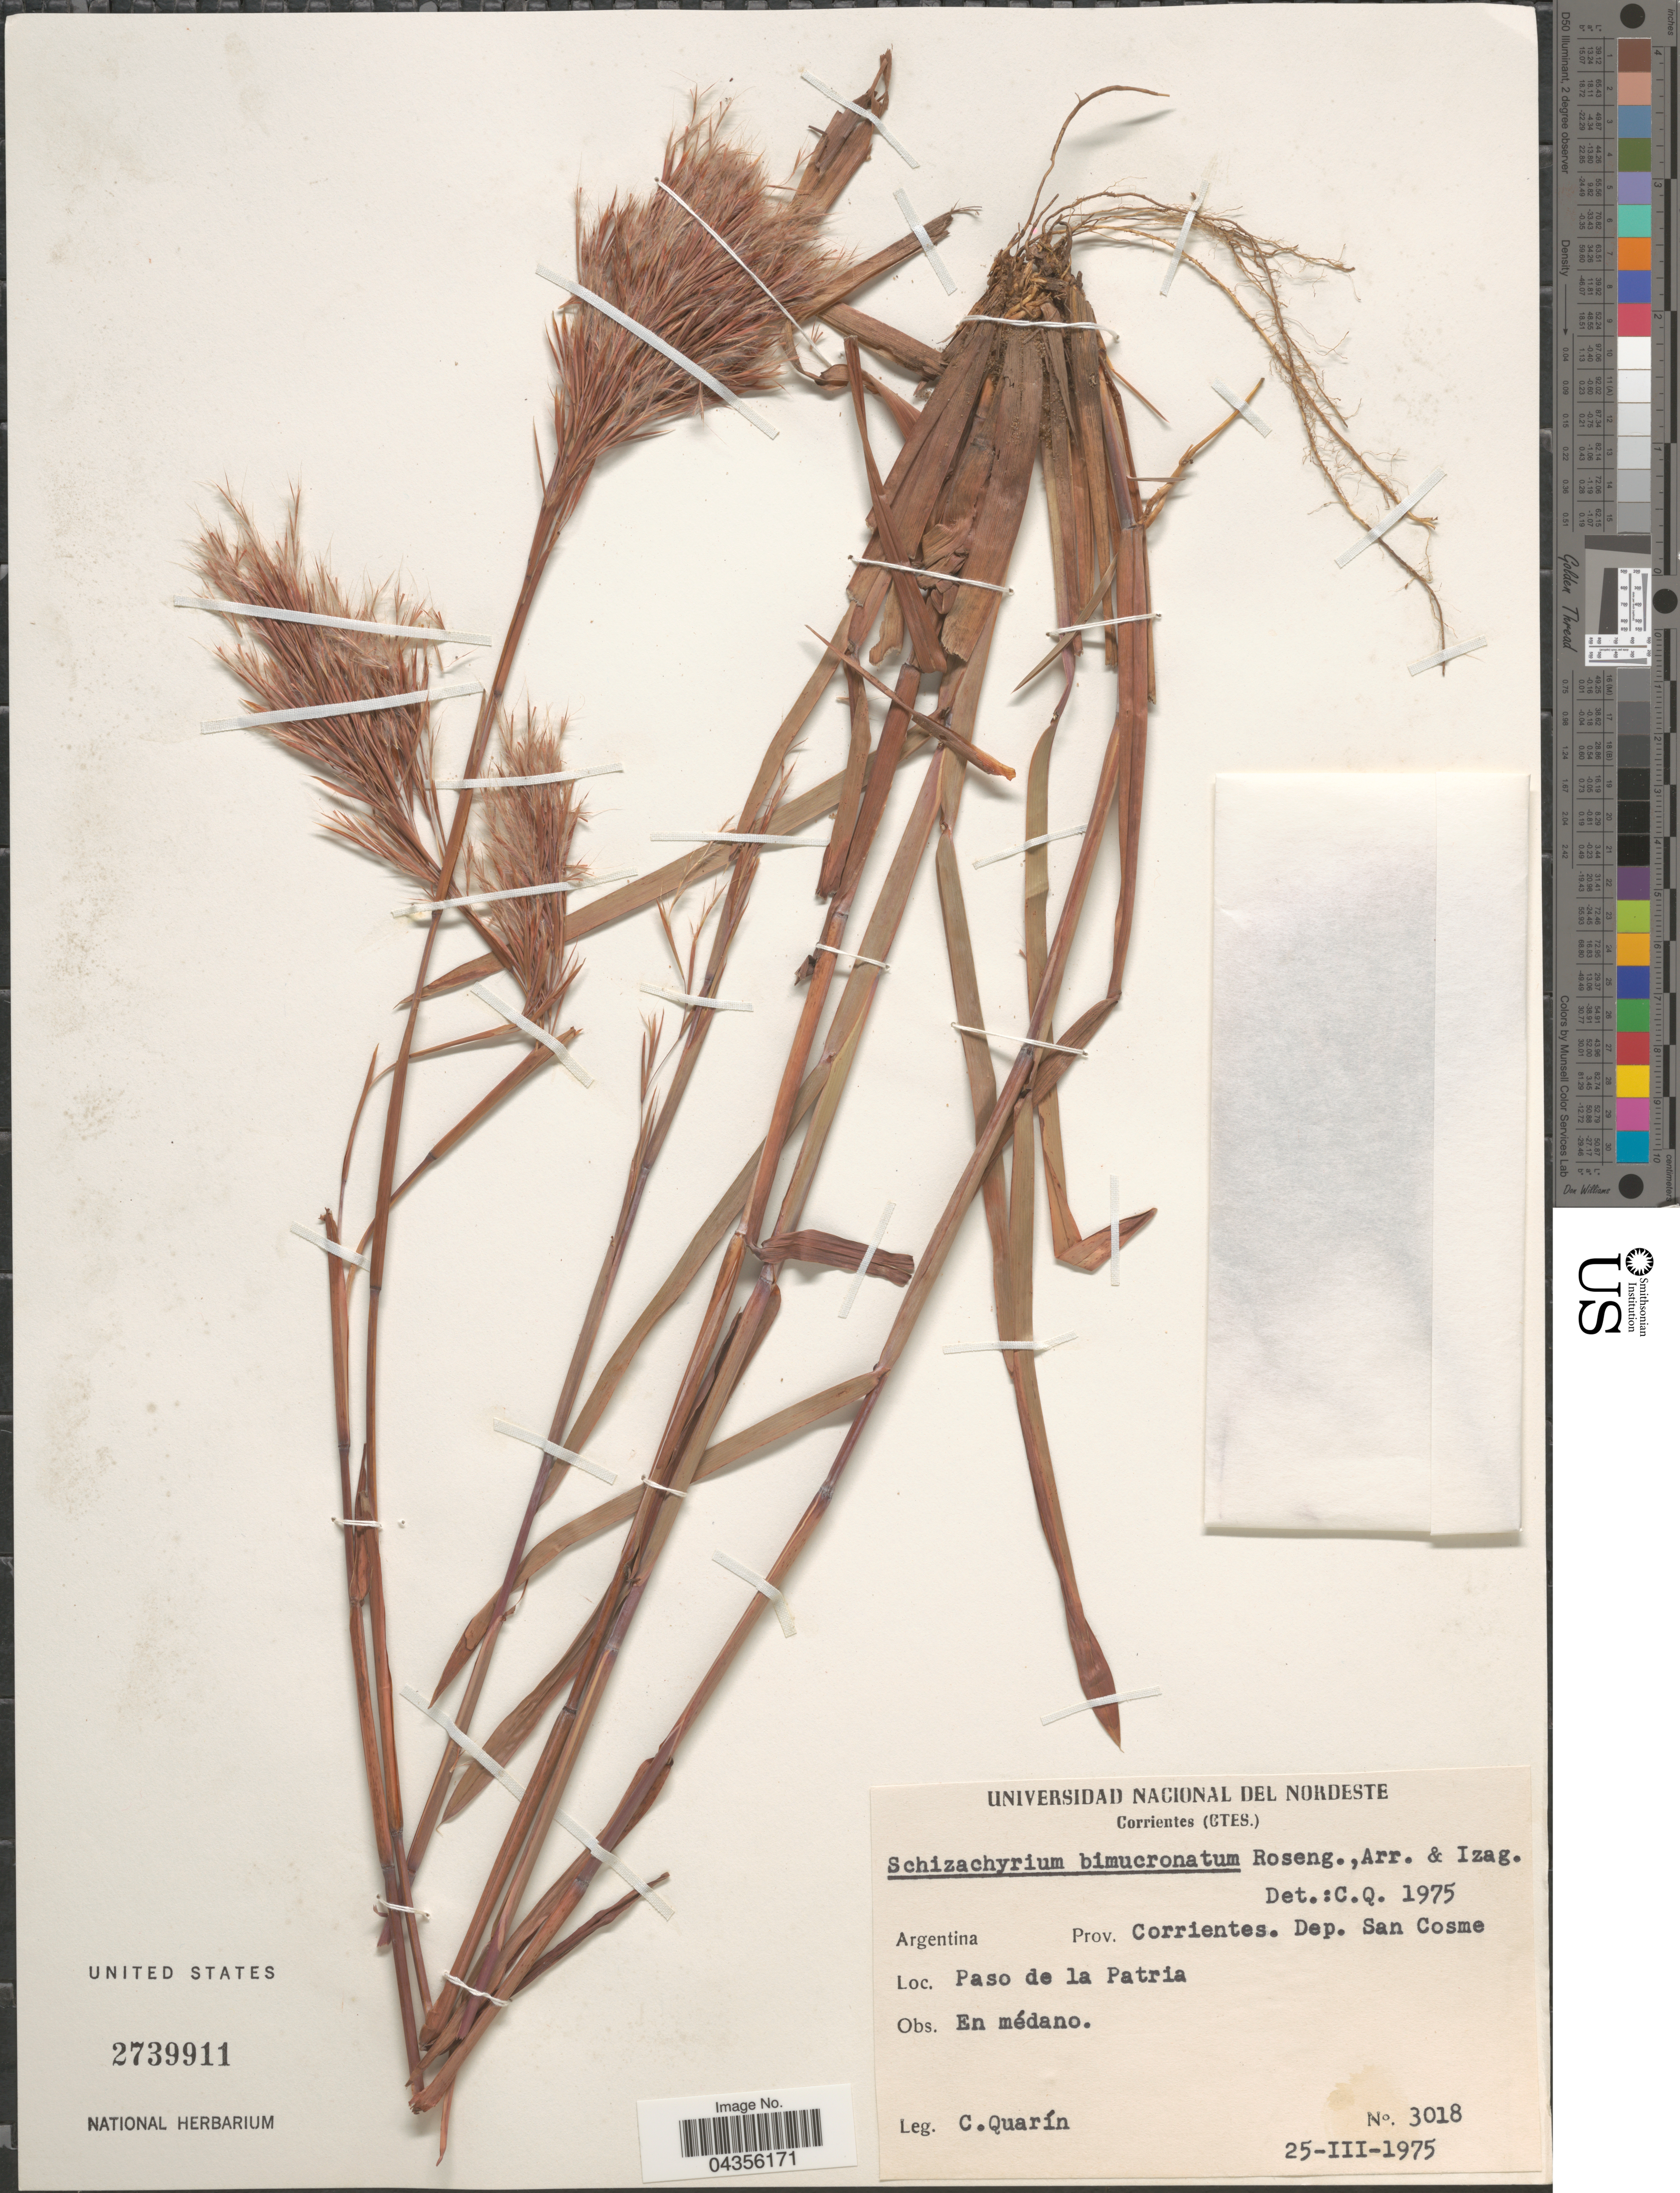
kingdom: Plantae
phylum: Tracheophyta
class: Liliopsida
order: Poales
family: Poaceae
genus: Schizachyrium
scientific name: Schizachyrium condensatum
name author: (Kunth) Nees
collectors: C. Quarín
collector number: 3018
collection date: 1975-03-25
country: Argentina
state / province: Corrientes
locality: Dep. San Cosme. Paso de la Patria.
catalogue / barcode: US 2739911